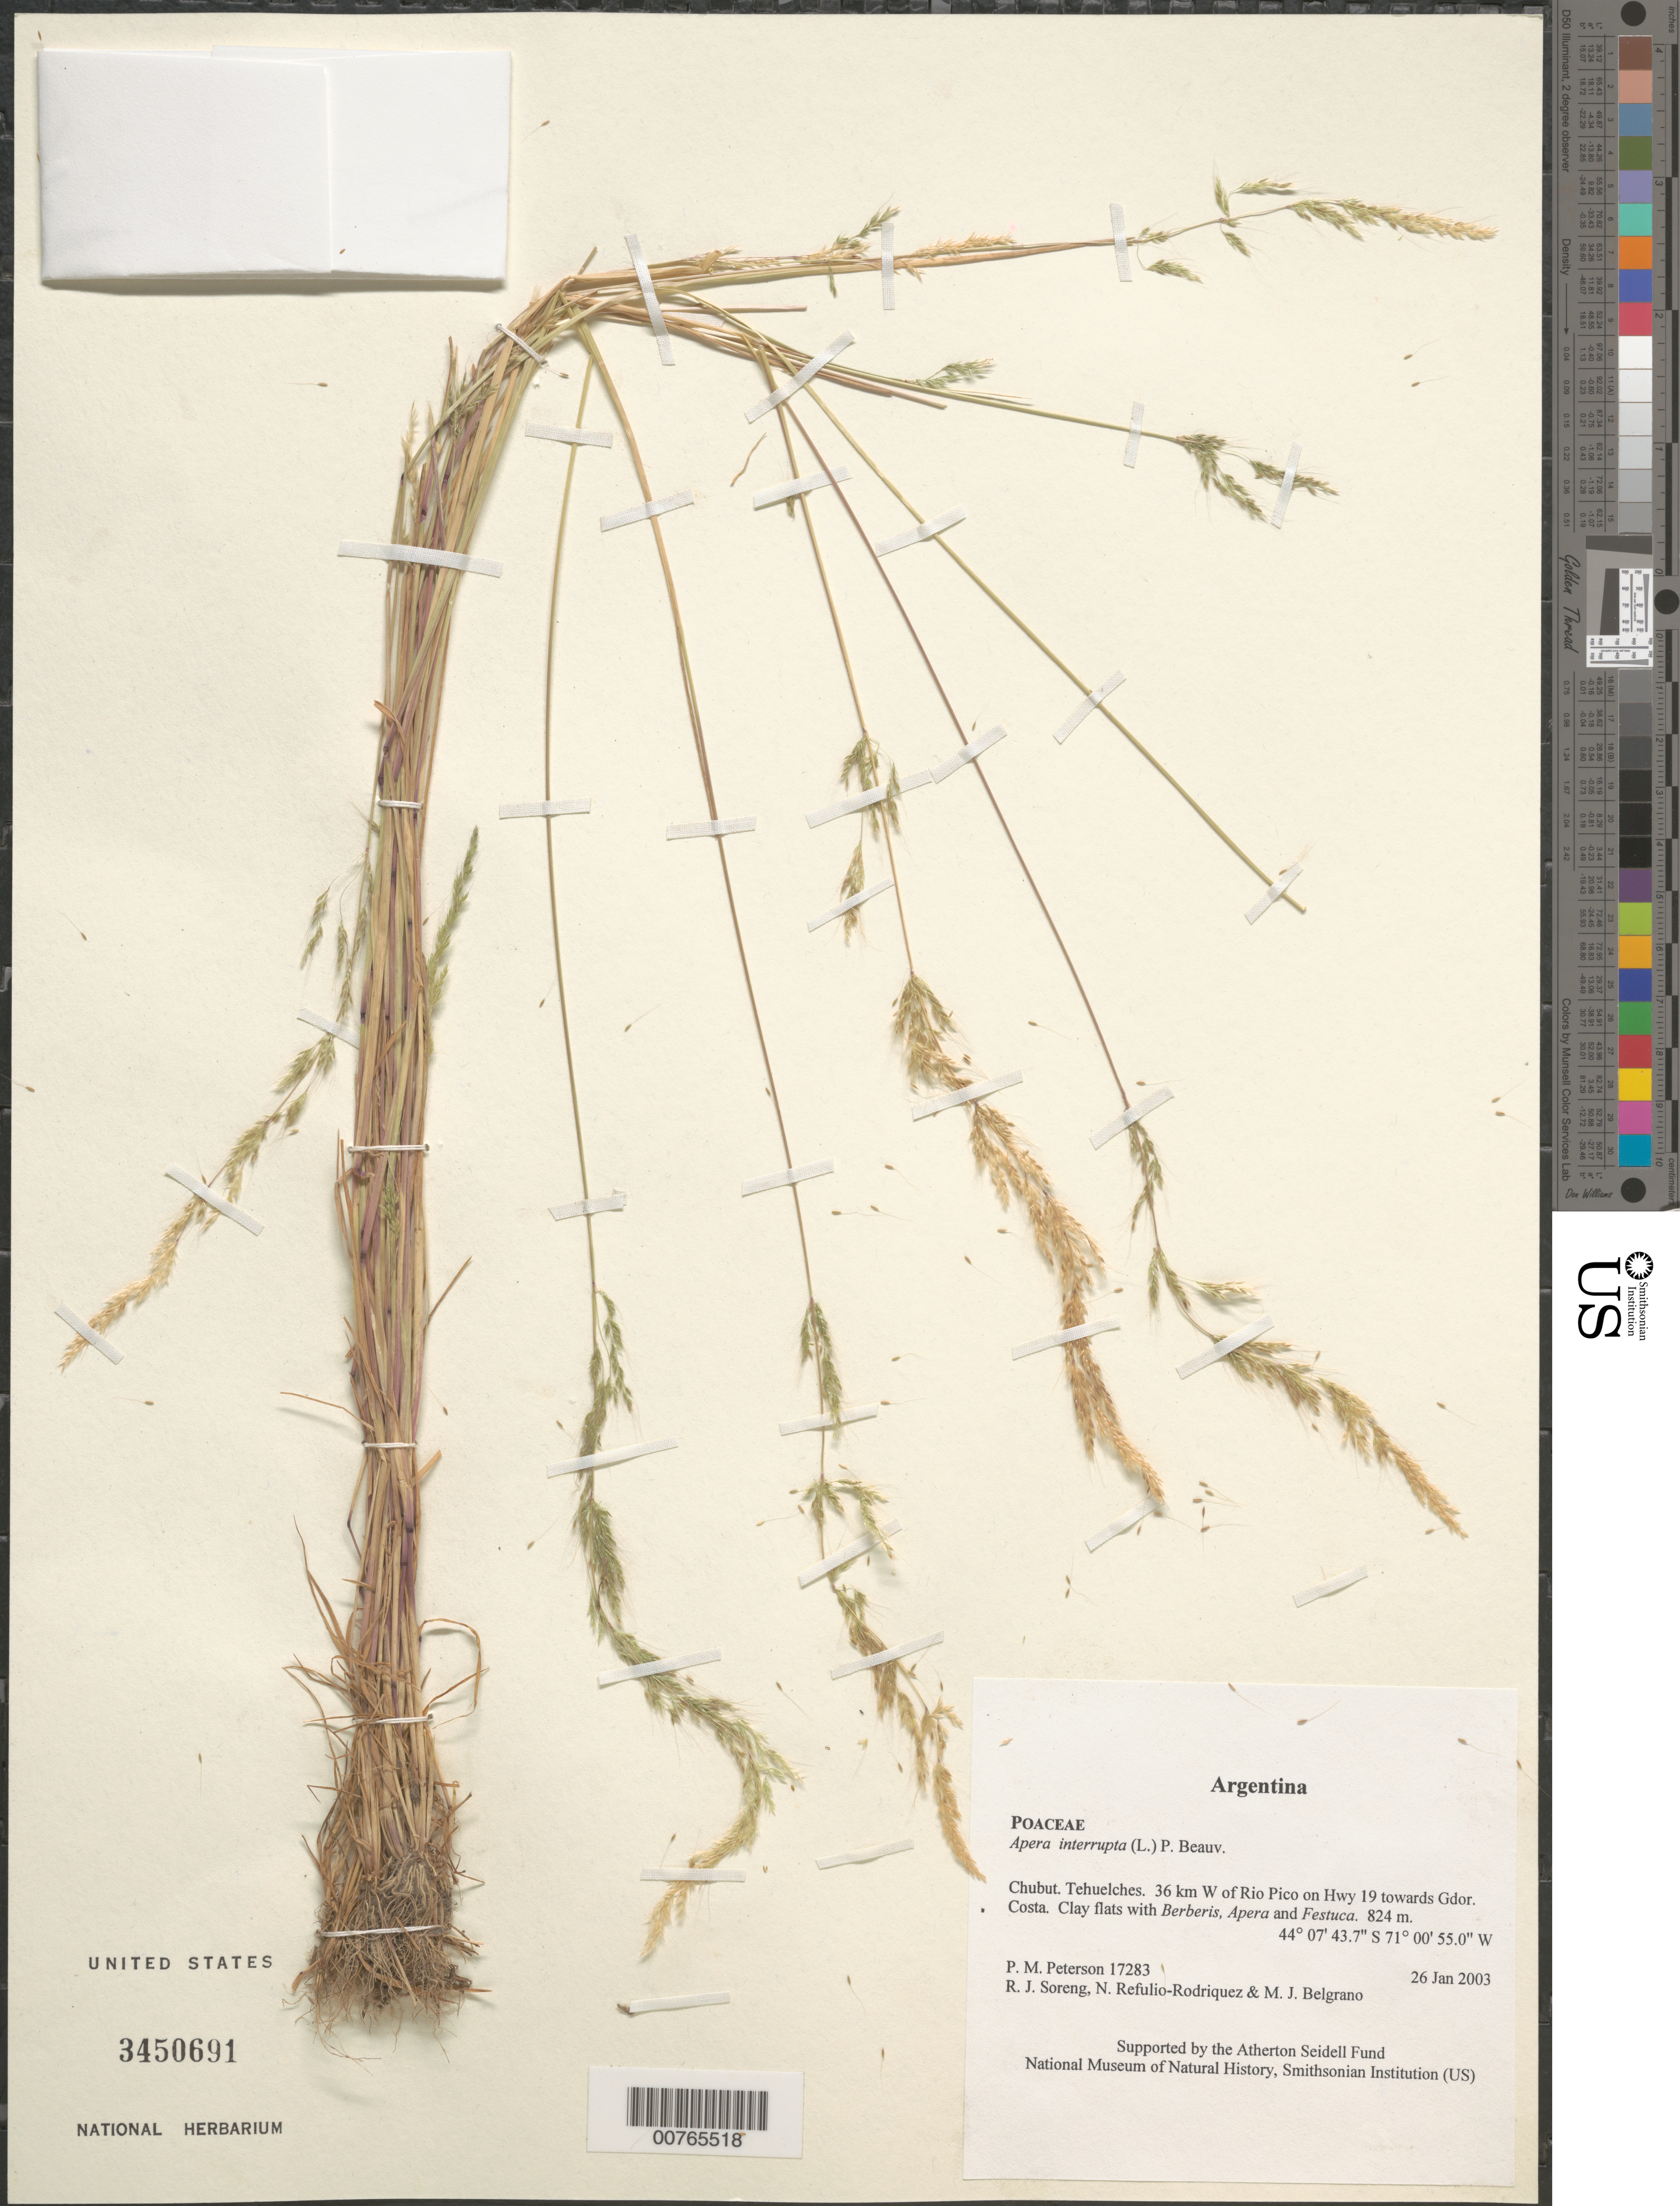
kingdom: Plantae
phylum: Tracheophyta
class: Liliopsida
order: Poales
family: Poaceae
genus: Apera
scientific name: Apera interrupta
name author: (L.) P. Beauv.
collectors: P. M. Peterson, R. J. Soreng, N. Refulio-Rodríguez & M. Belgrano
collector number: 17283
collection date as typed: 26 Jan 2003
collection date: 2003-01-26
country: Argentina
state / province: Chubut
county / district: Tehuelches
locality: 36 km W of Rio Pico on Hwy 19 towards Gdor. Costa. Clay flats with Berberis, Apera and Festuca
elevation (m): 824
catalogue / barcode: US 3450691